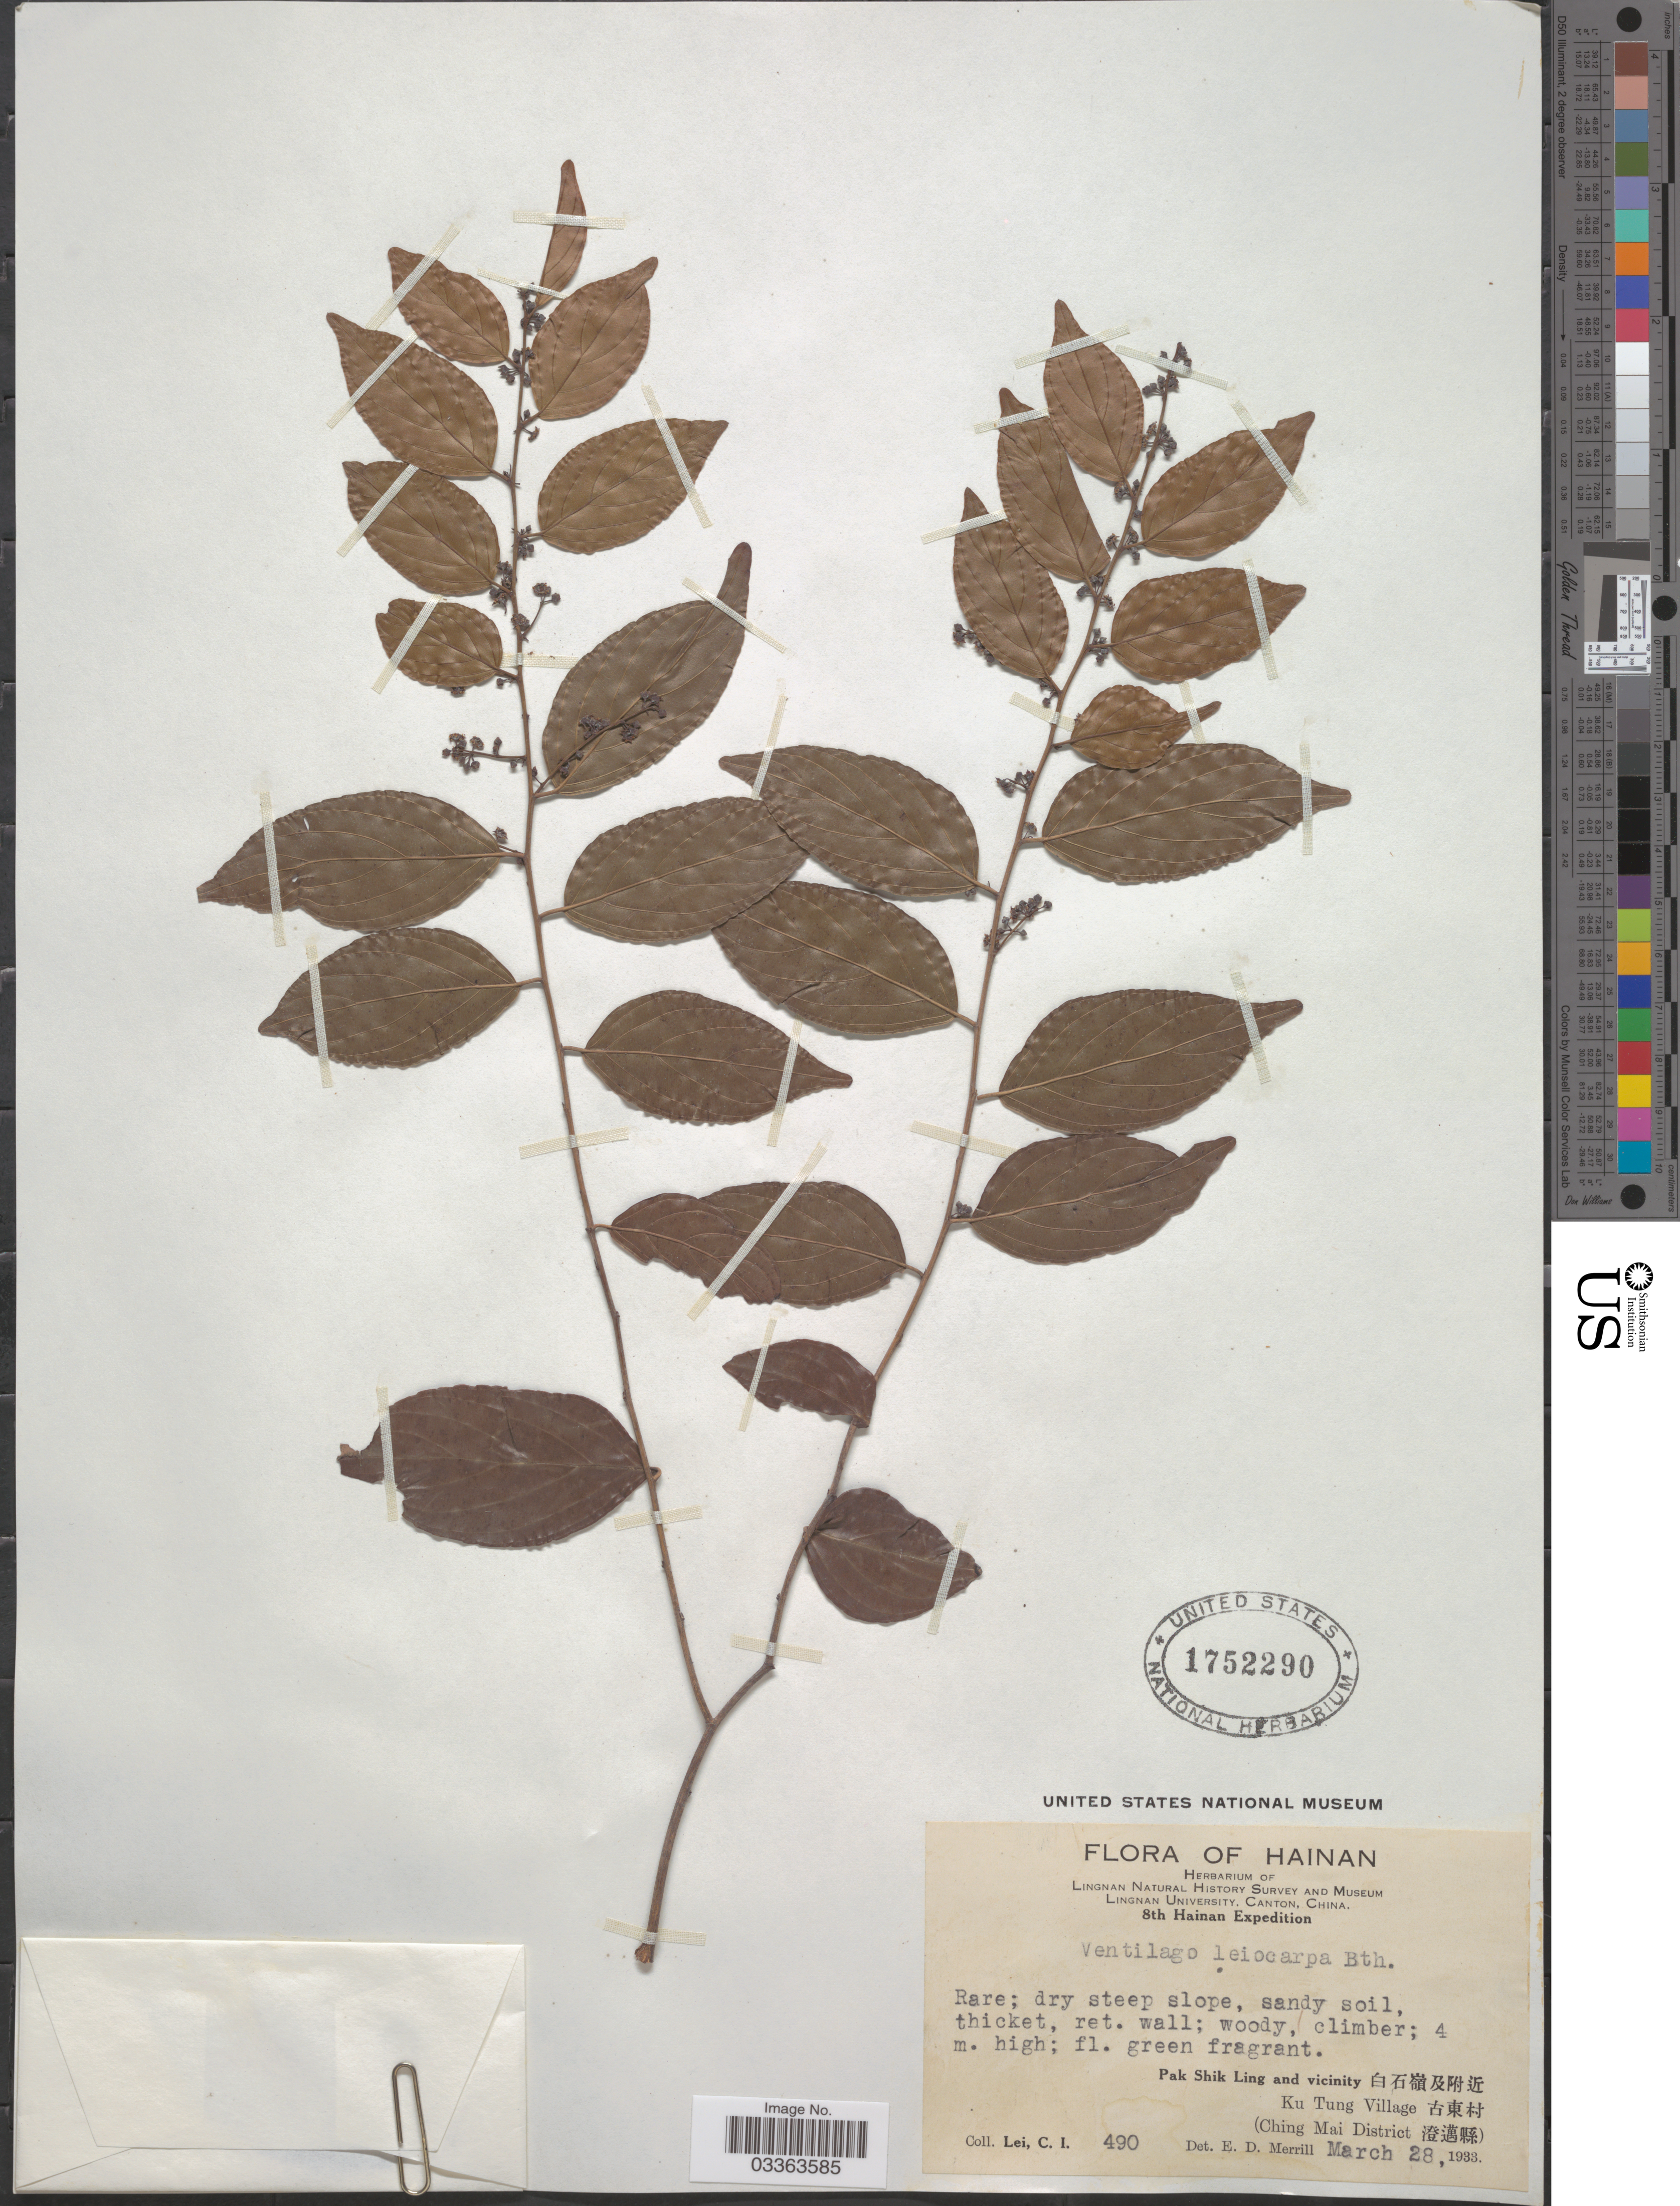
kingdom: Plantae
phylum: Tracheophyta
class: Magnoliopsida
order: Rosales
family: Rhamnaceae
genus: Ventilago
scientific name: Ventilago leiocarpa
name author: Benth.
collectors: C. I. Lei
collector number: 490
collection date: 1933-03-28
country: China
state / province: Hainan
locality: Pak Shik Ling and vicinity X. Ku Tung Village X. (Ching Mai Districts X).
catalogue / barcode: US 1752290